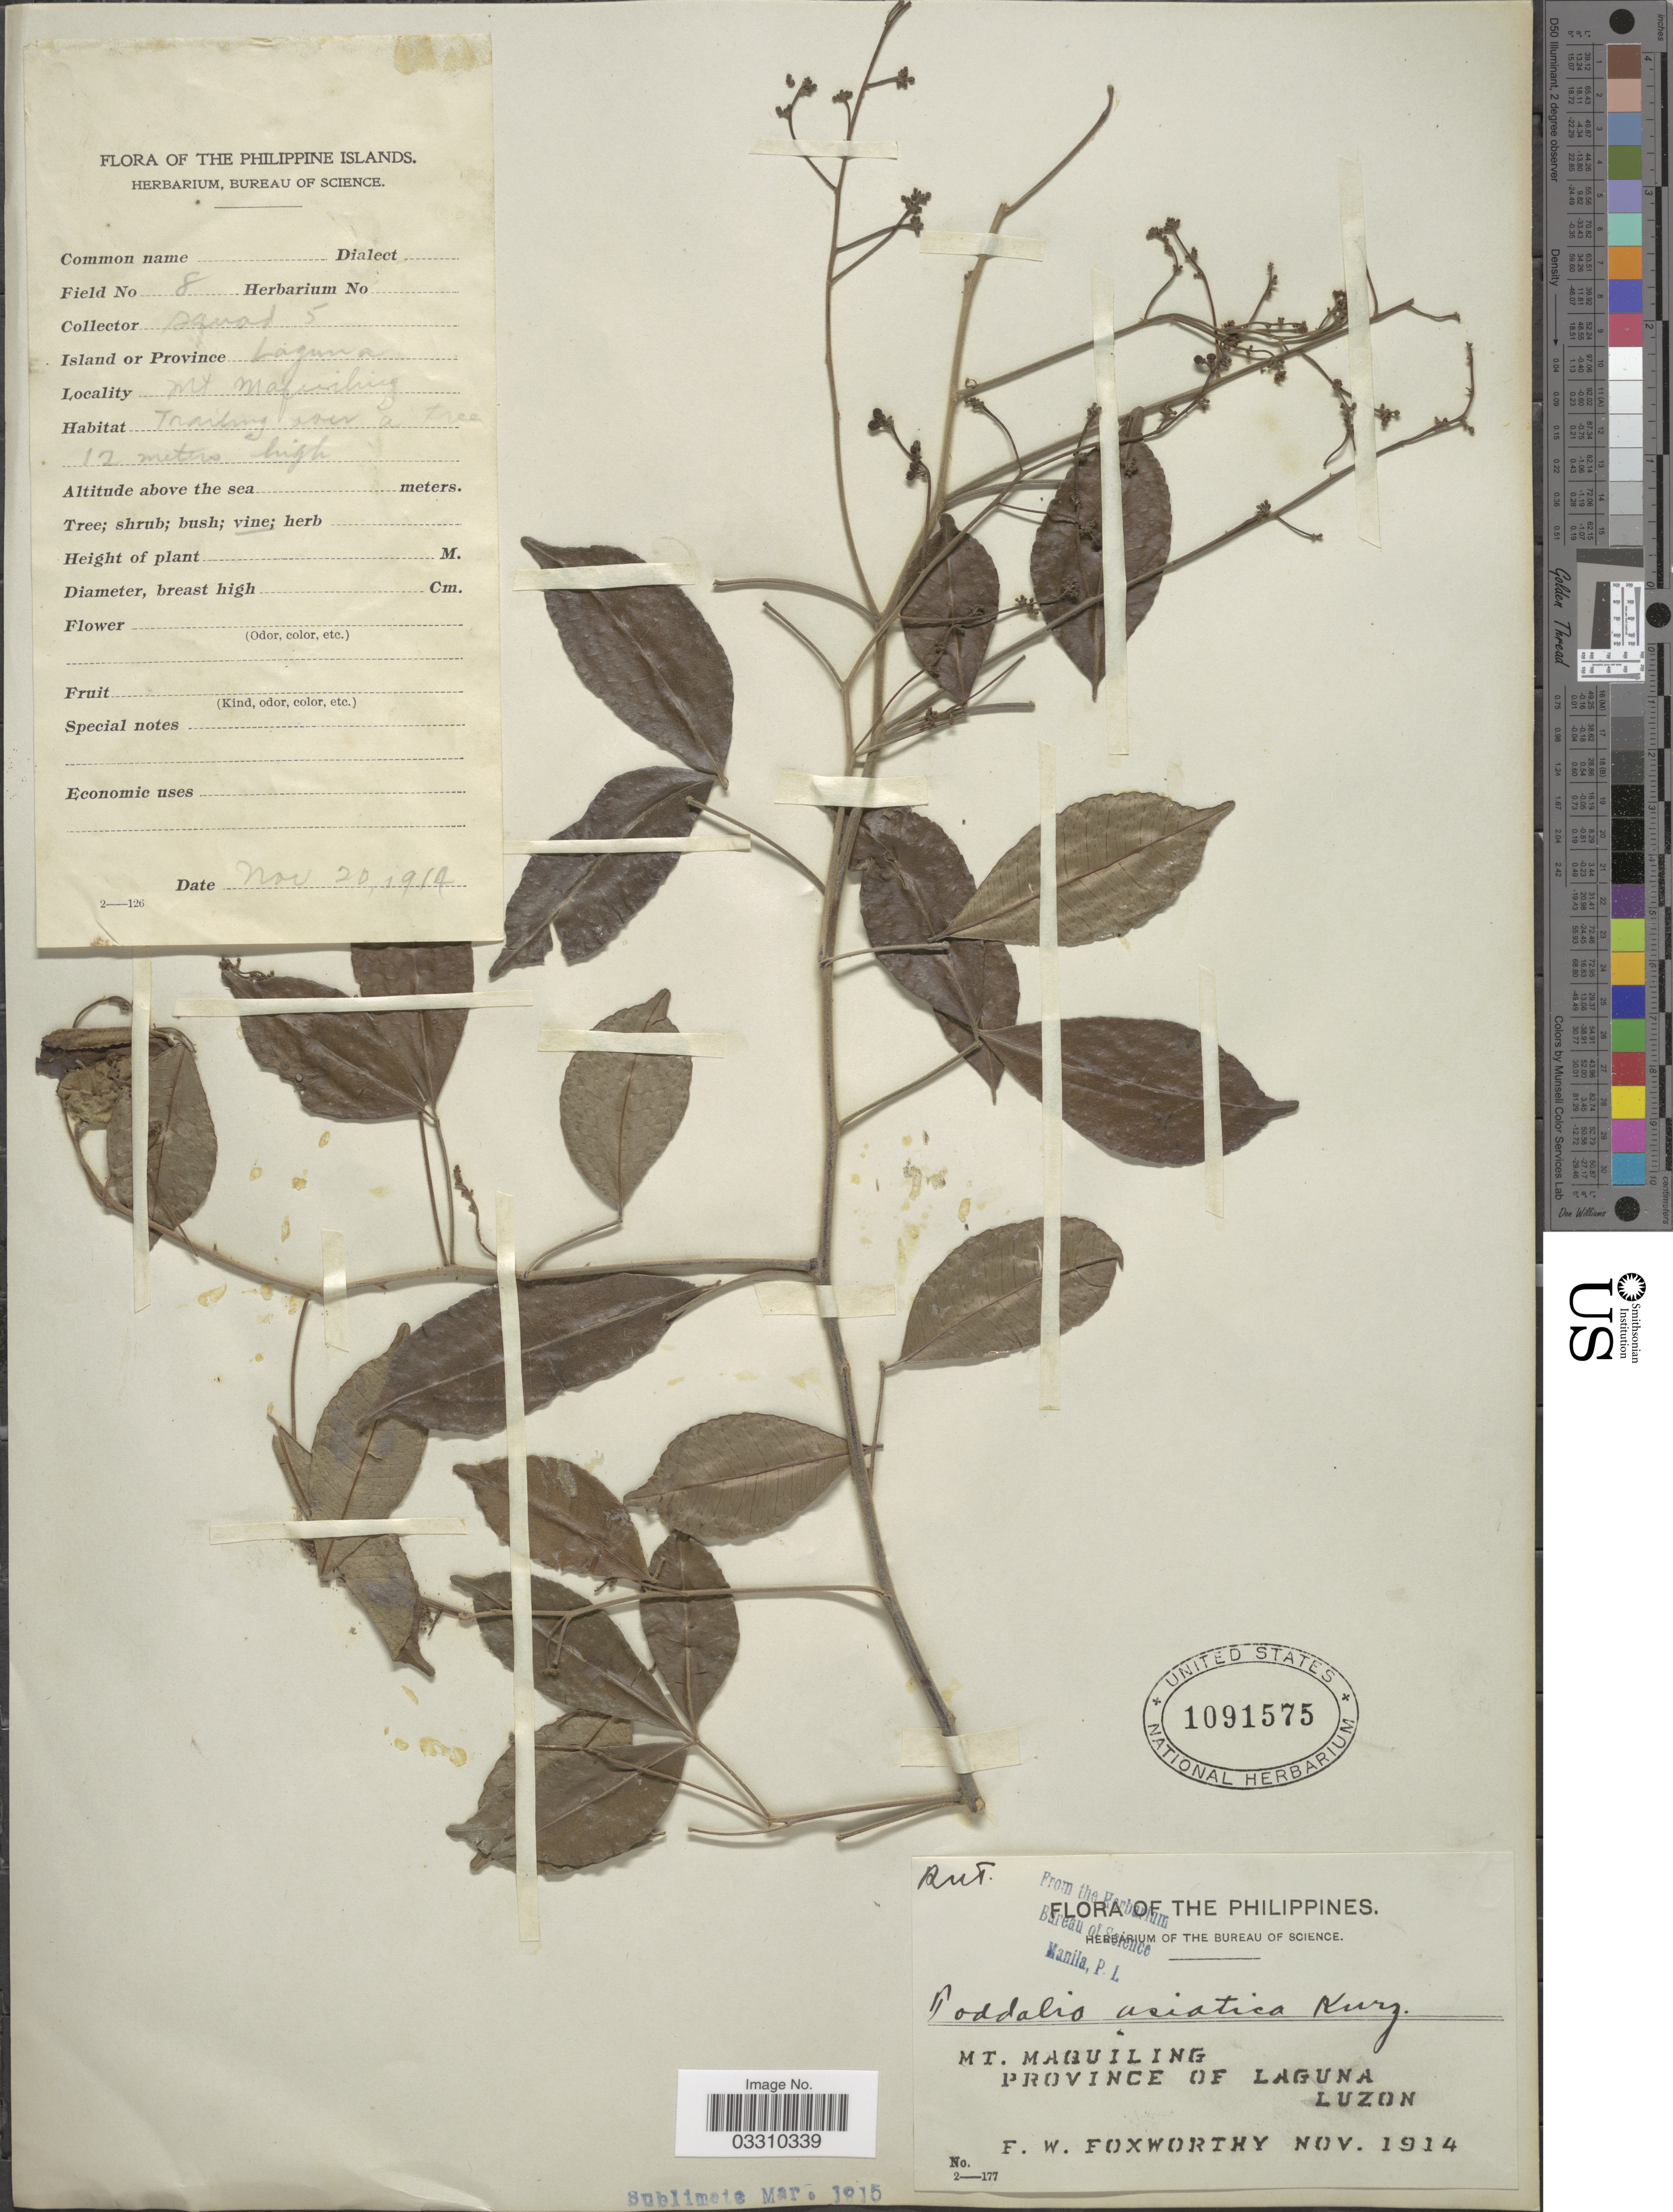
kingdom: Plantae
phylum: Tracheophyta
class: Magnoliopsida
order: Sapindales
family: Rutaceae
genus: Zanthoxylum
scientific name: Zanthoxylum asiaticum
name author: (L.) Appelhans et al.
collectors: F. W. Foxworthy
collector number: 8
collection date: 1914-11-20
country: Philippines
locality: Mt. Maquiling. Province of Laguna, Luzon.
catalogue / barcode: US 1091575